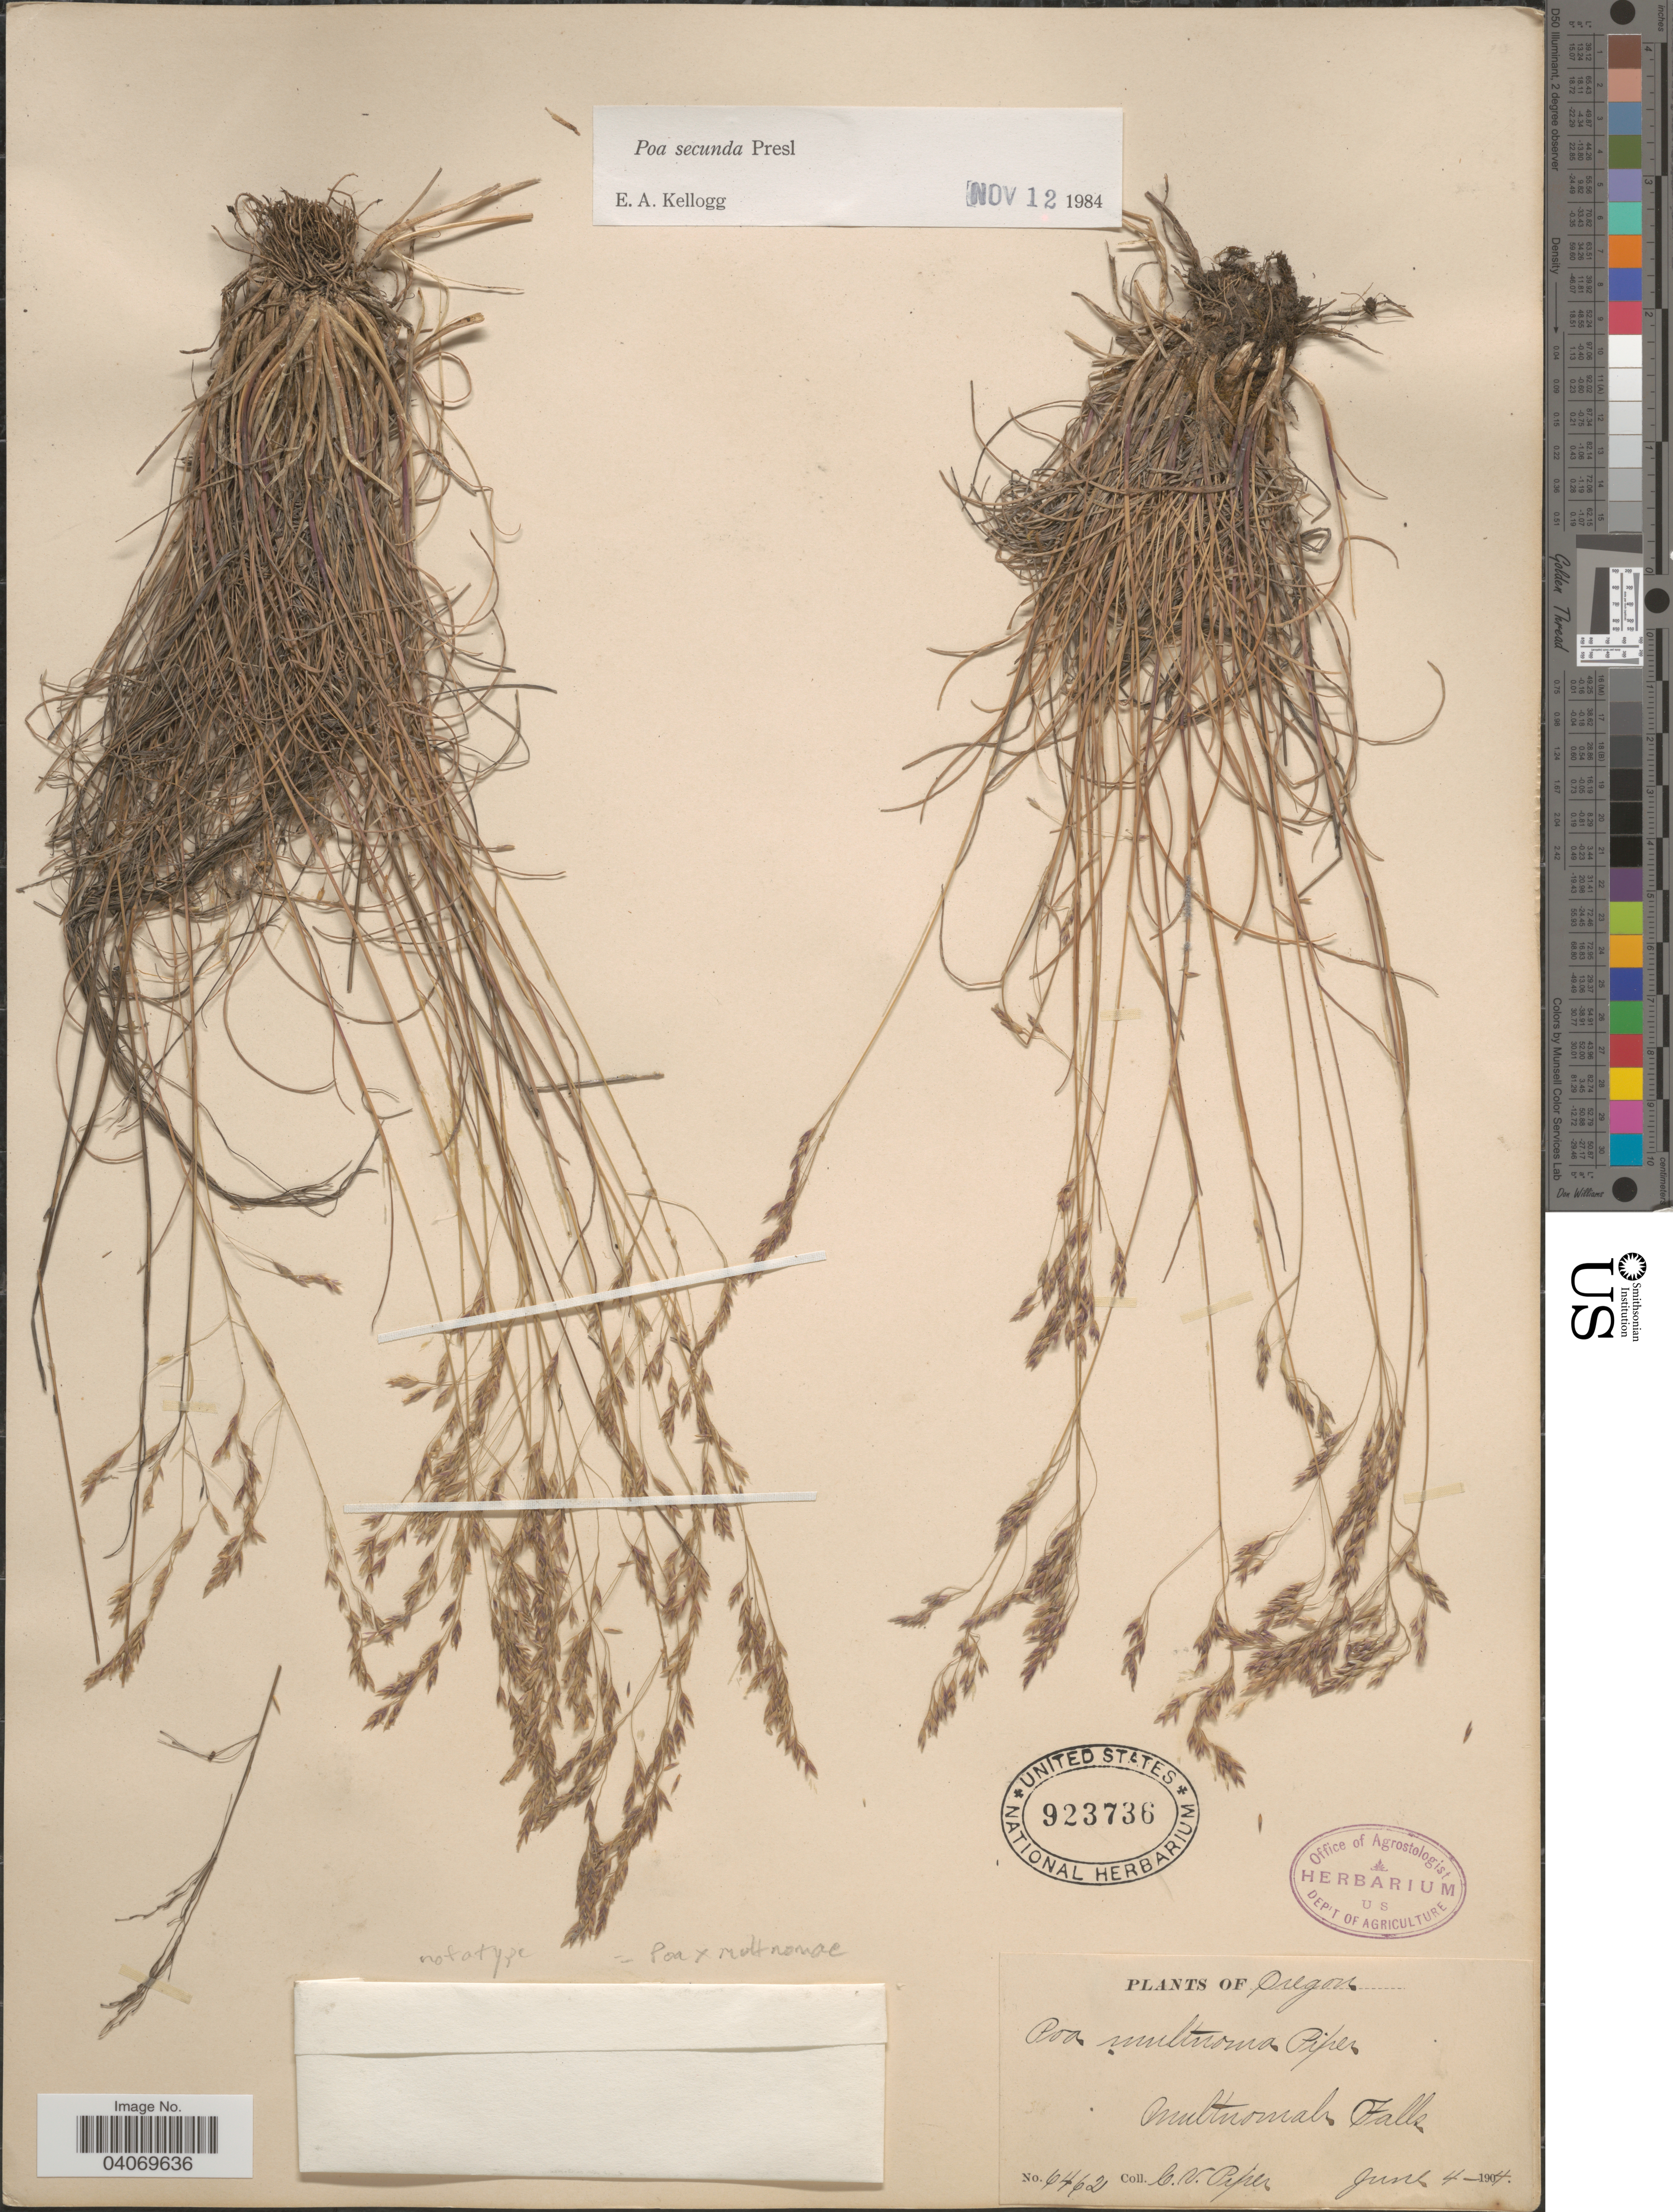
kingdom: Plantae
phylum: Tracheophyta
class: Liliopsida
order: Poales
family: Poaceae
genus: Poa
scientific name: Poa x multnomae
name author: Piper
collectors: C. V. Piper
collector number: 6462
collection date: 1904-06-04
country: United States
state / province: Oregon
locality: Multnomah Falls.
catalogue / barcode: US 923736